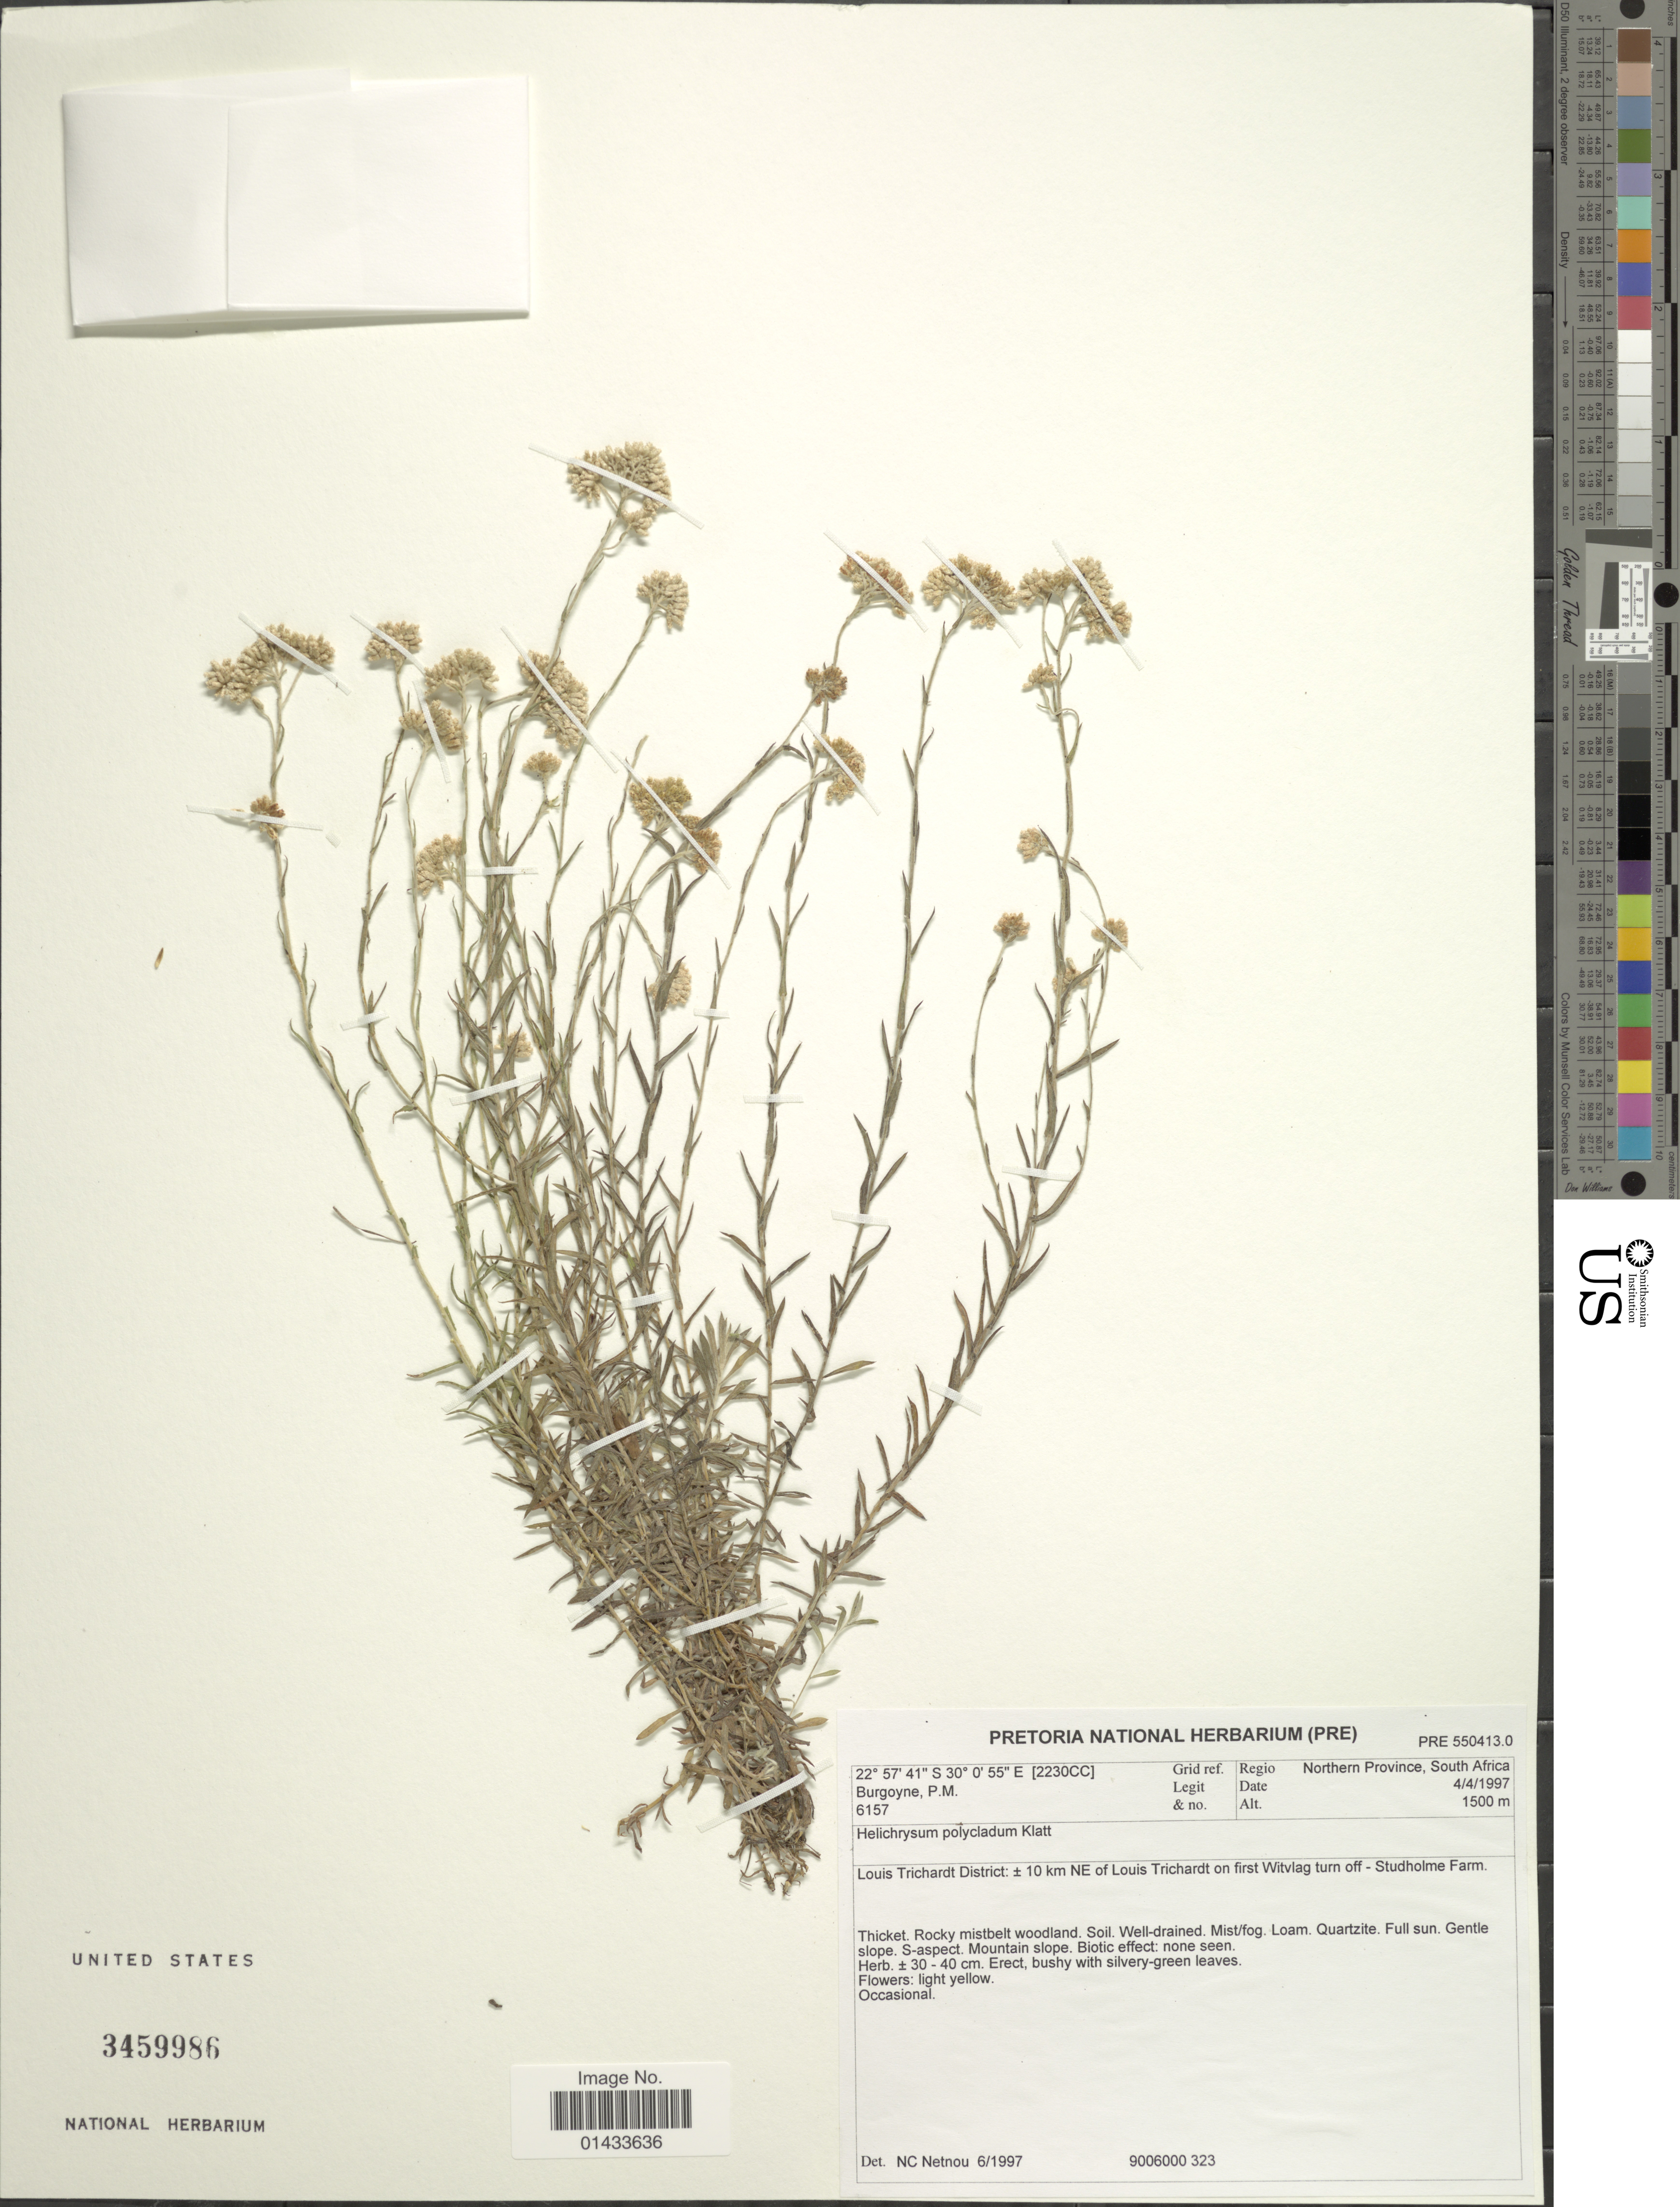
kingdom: Plantae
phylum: Tracheophyta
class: Magnoliopsida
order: Asterales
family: Asteraceae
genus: Helichrysum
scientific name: Helichrysum polycladum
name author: Klatt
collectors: P. M. Burgoyne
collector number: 6157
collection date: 1997-04-04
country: South Africa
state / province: Northern Cape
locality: Regio Northern Cape, South Africa, Grid ref. [2230CC], Louis Trichardt District 10 km NE of Louis Trichardt on first Witvlag turn off - Studholme Farm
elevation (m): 1500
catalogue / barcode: US 3459986